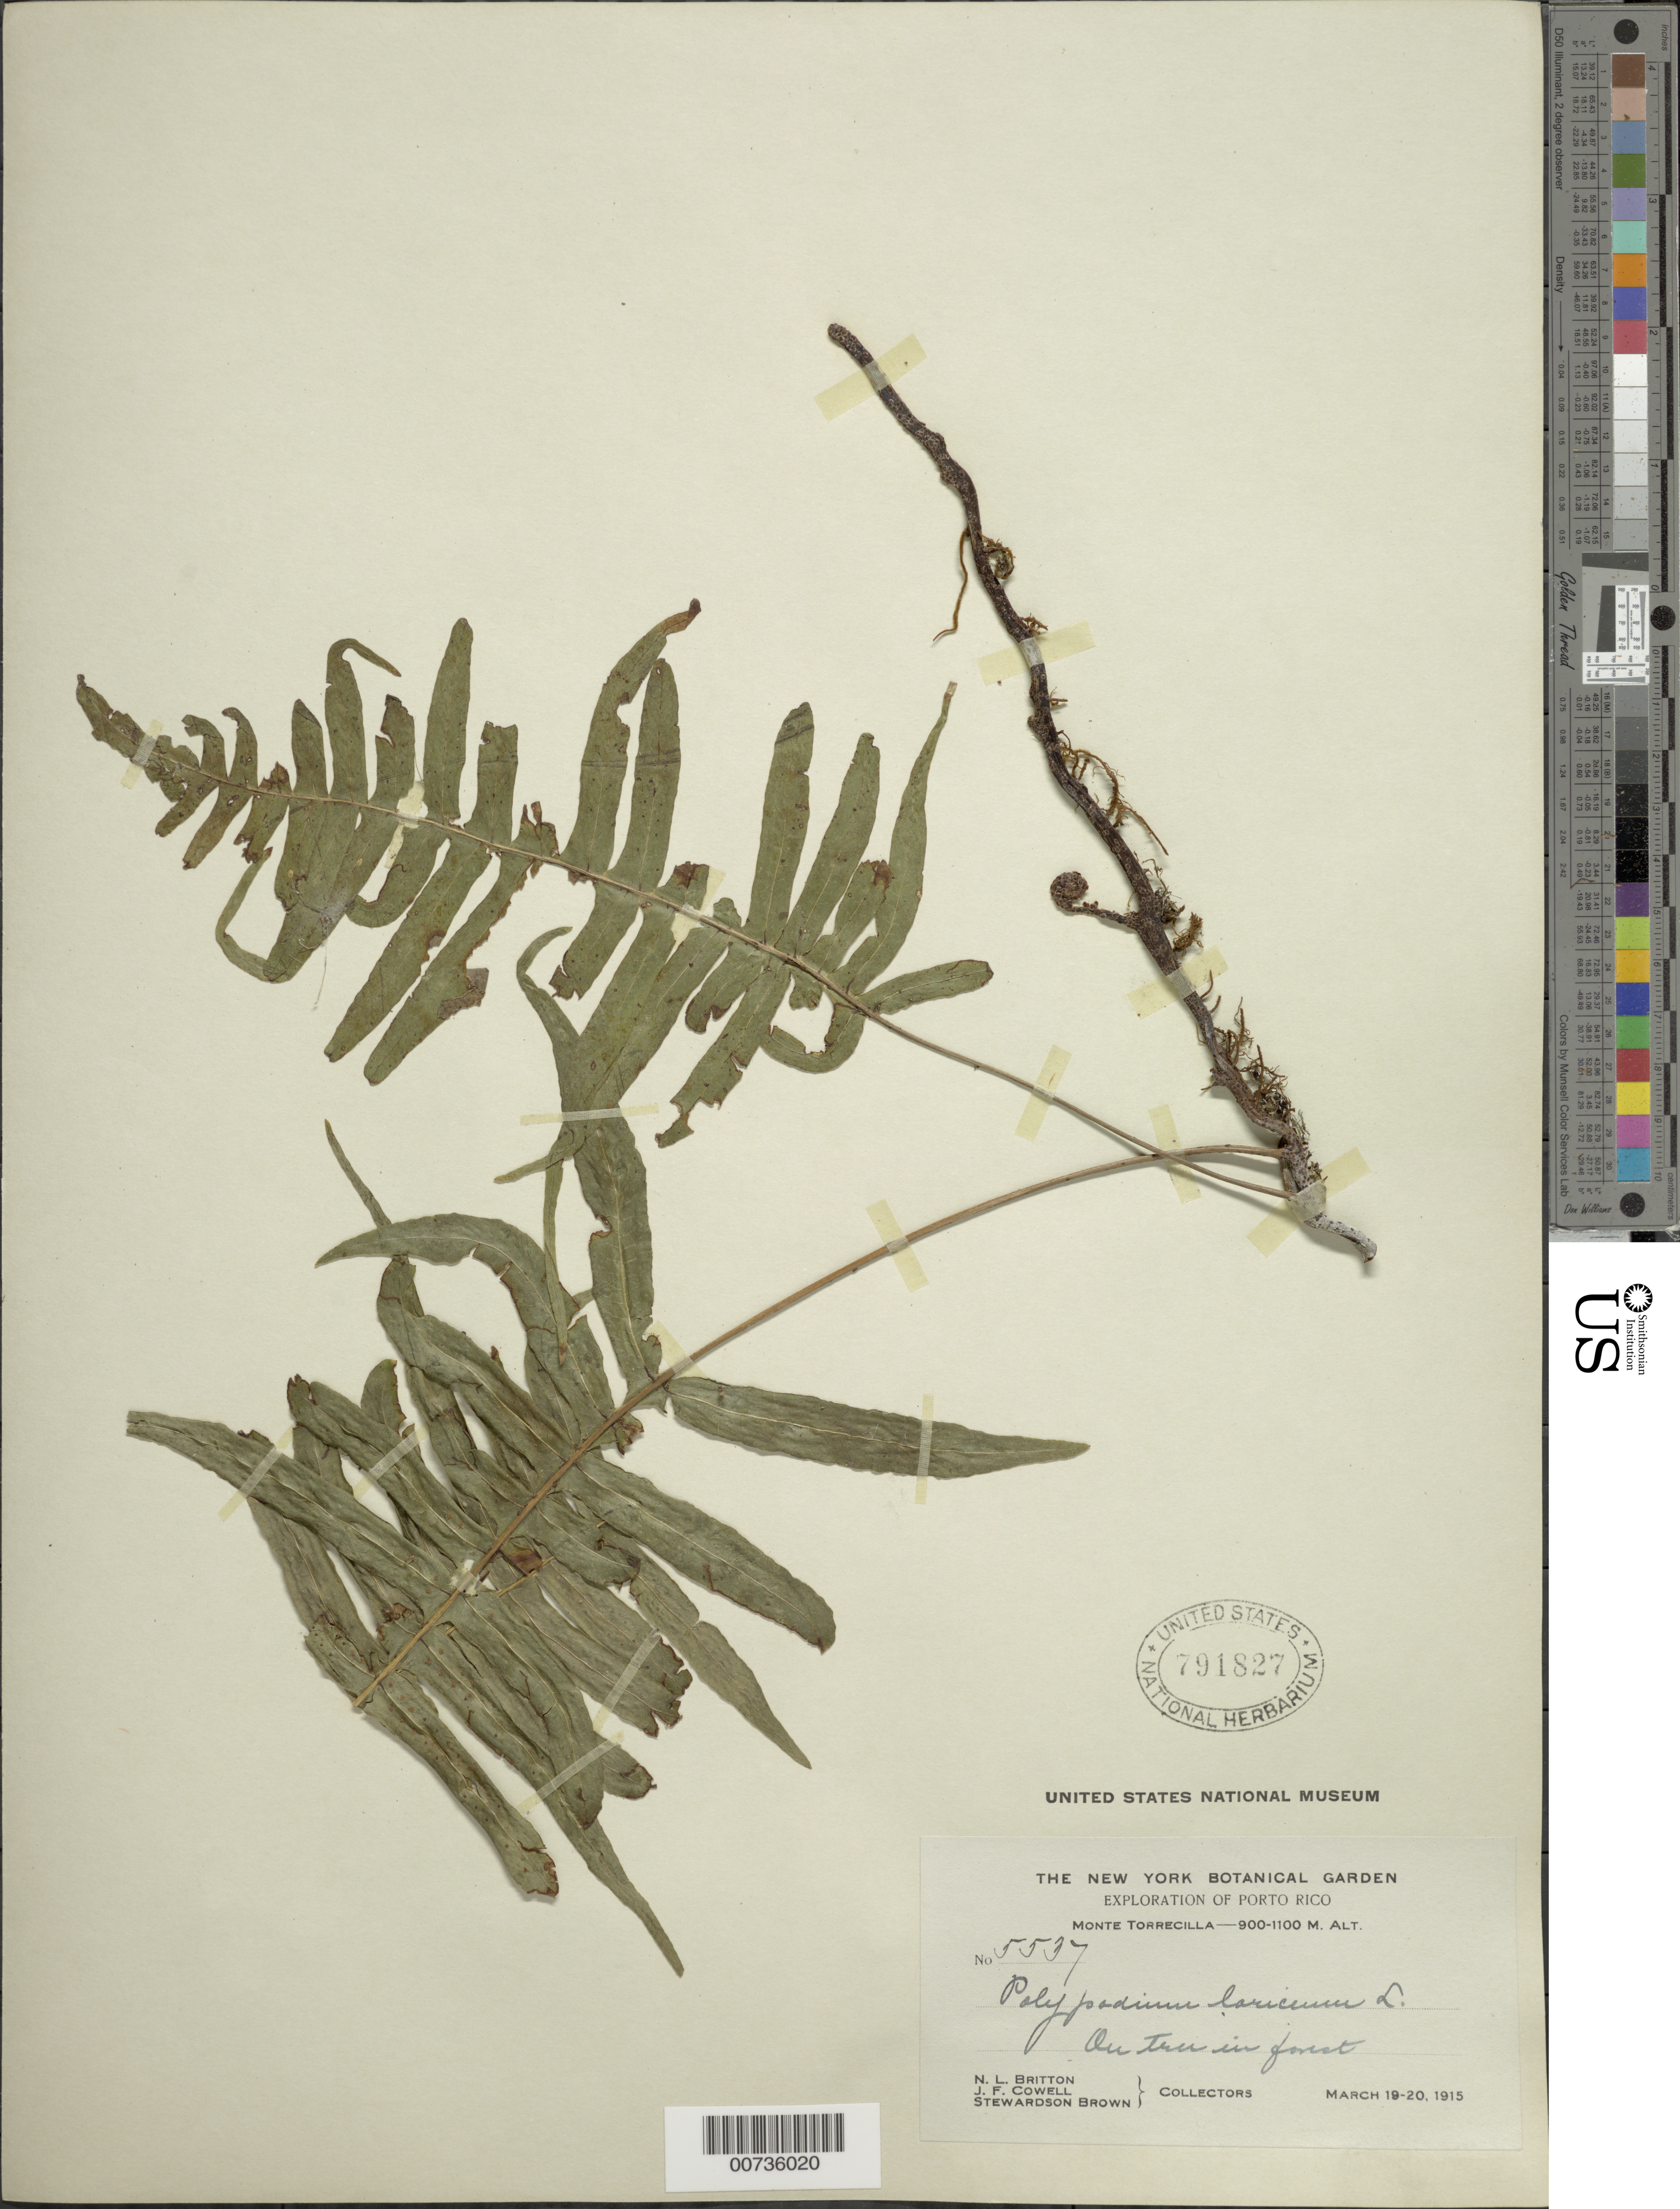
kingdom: Plantae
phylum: Tracheophyta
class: Polypodiopsida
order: Polypodiales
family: Polypodiaceae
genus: Serpocaulon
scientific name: Serpocaulon loriceum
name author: (L.) A.R. Sm.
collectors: N. Britton, J. F. Cowell & S. Brown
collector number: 5537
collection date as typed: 19 Mar 1915 and 20 Mar 1915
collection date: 1915-03-19,1915-03-20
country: Puerto Rico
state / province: Barranquitas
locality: Monte Torrecilla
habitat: On tree in forest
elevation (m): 900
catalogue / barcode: US 791827